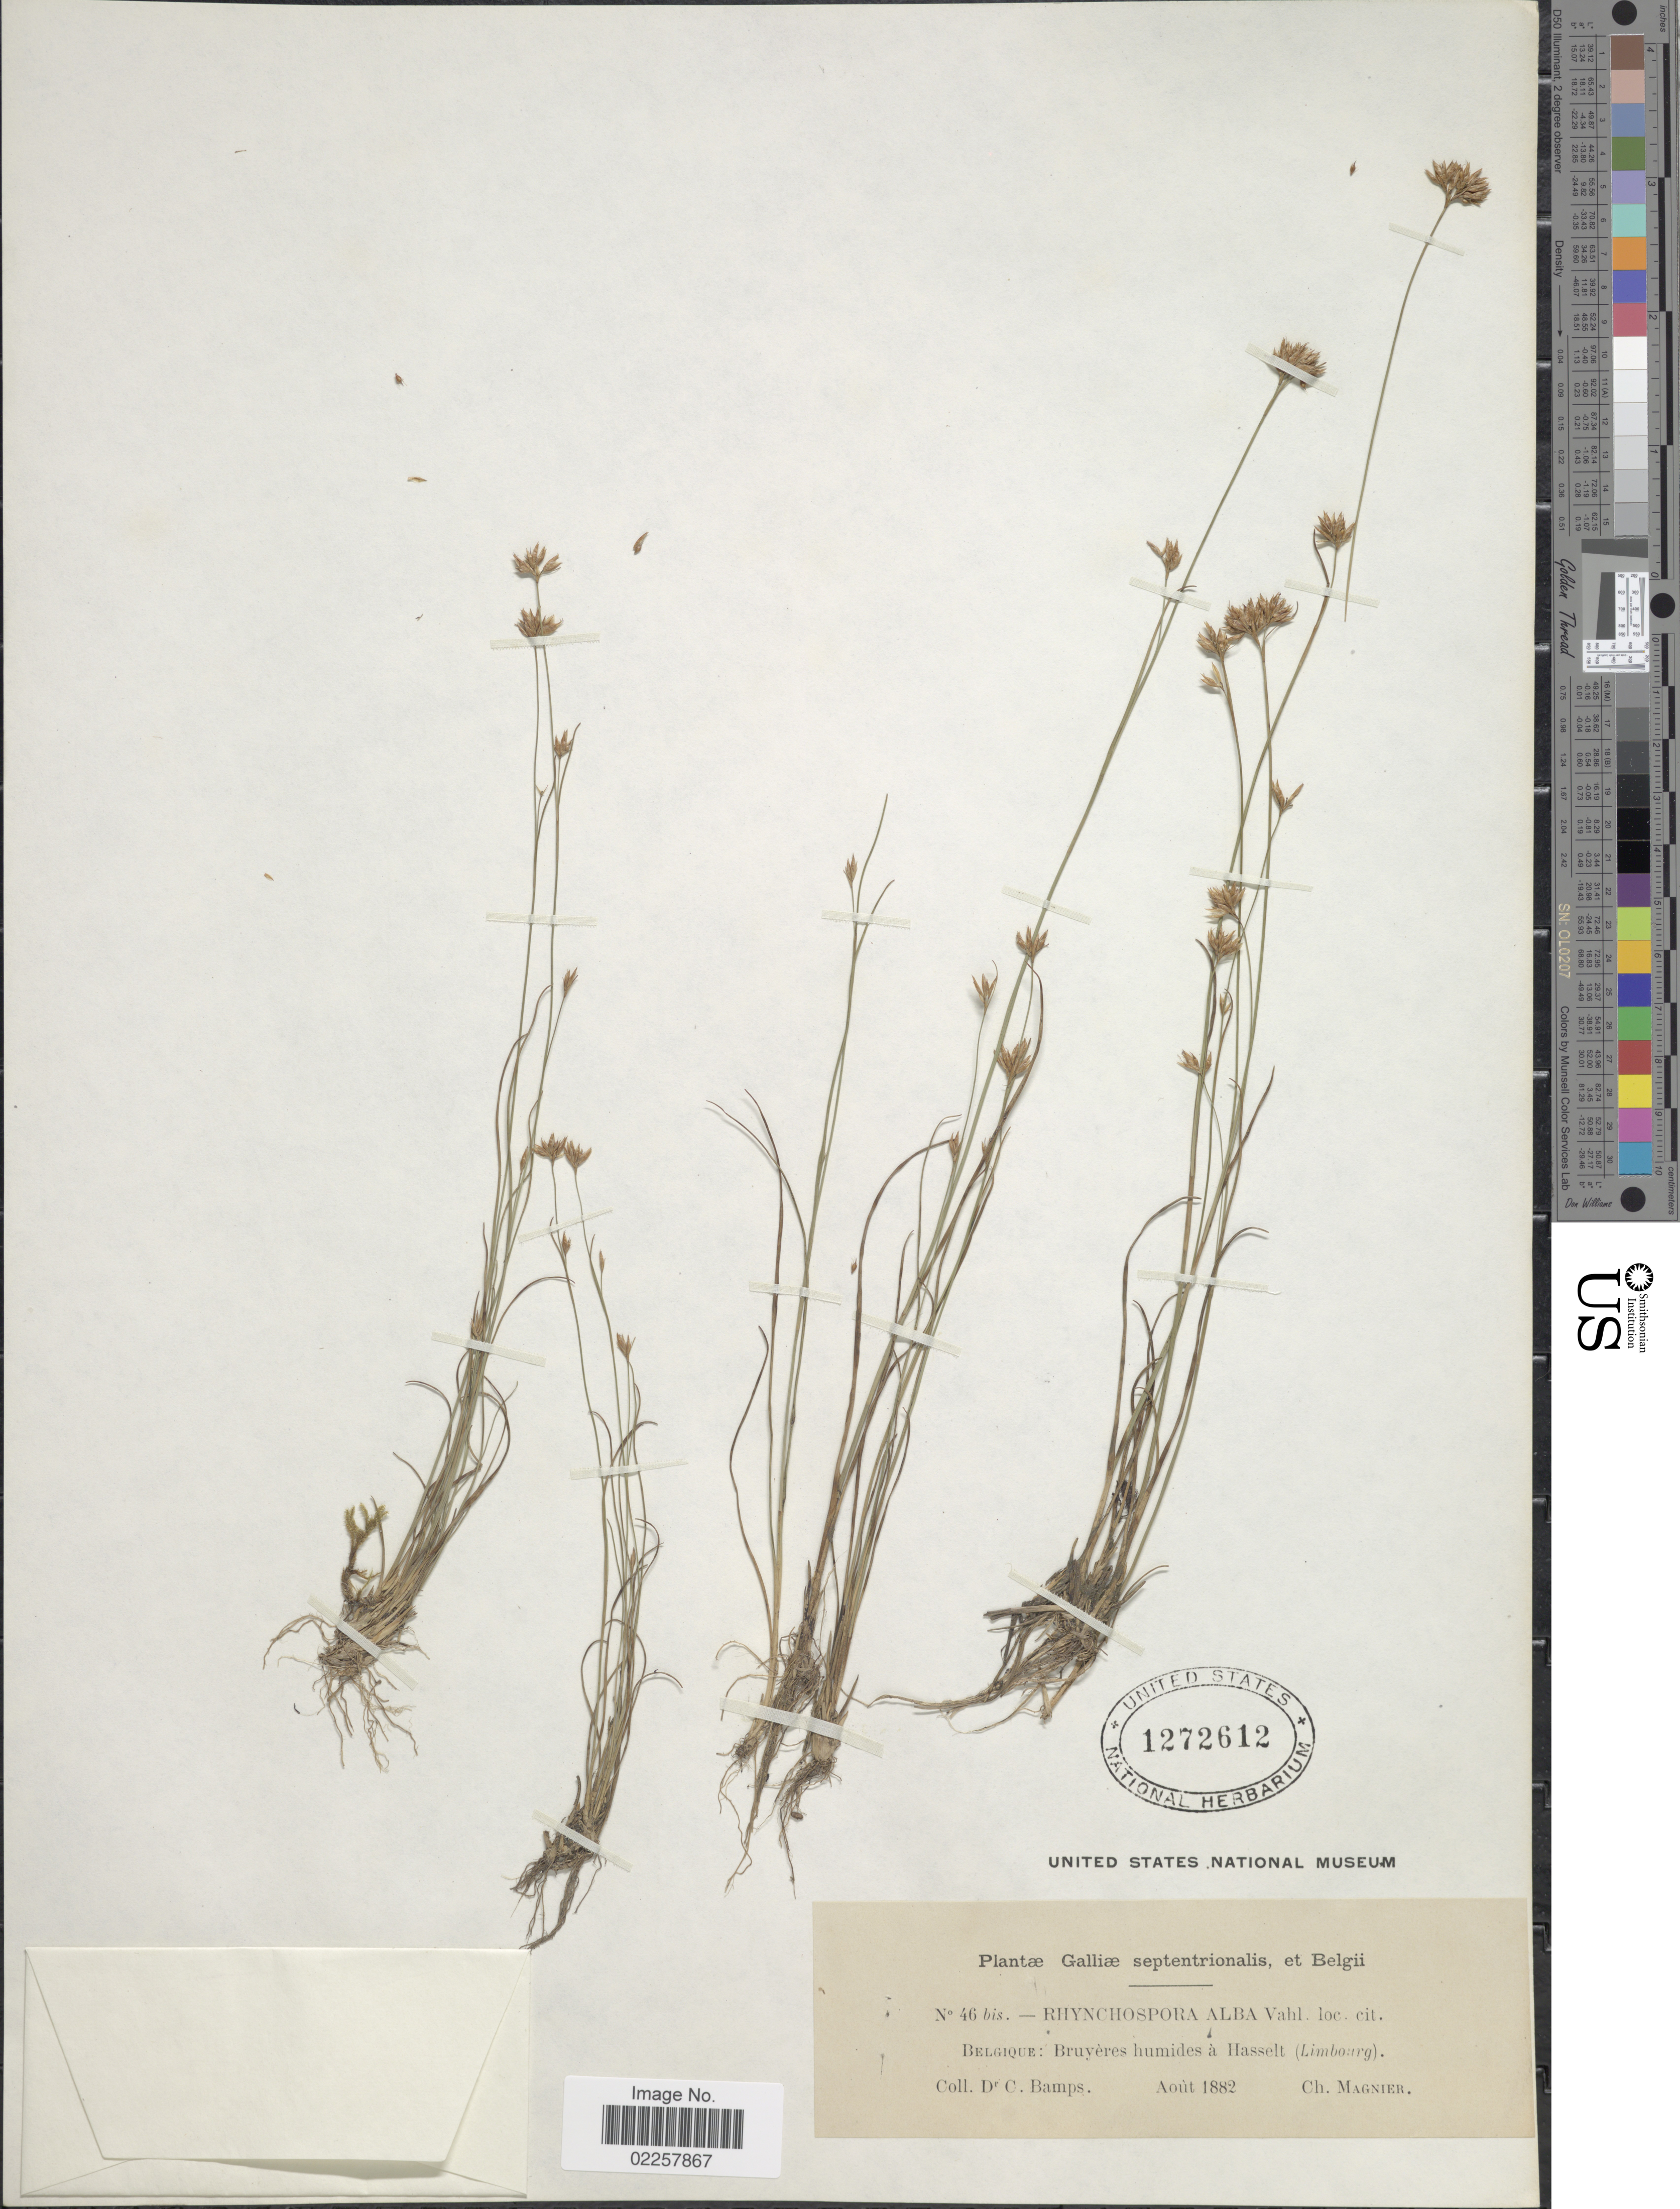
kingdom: Plantae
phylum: Tracheophyta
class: Liliopsida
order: Poales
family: Cyperaceae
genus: Rhynchospora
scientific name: Rhynchospora alba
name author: (L.) Vahl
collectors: C. Bamps & C. Magnier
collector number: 46 bis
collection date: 1882-08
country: Belgium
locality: Belgique: Bruyeres humides a Hasselt (Limbourg)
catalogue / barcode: US 1272612